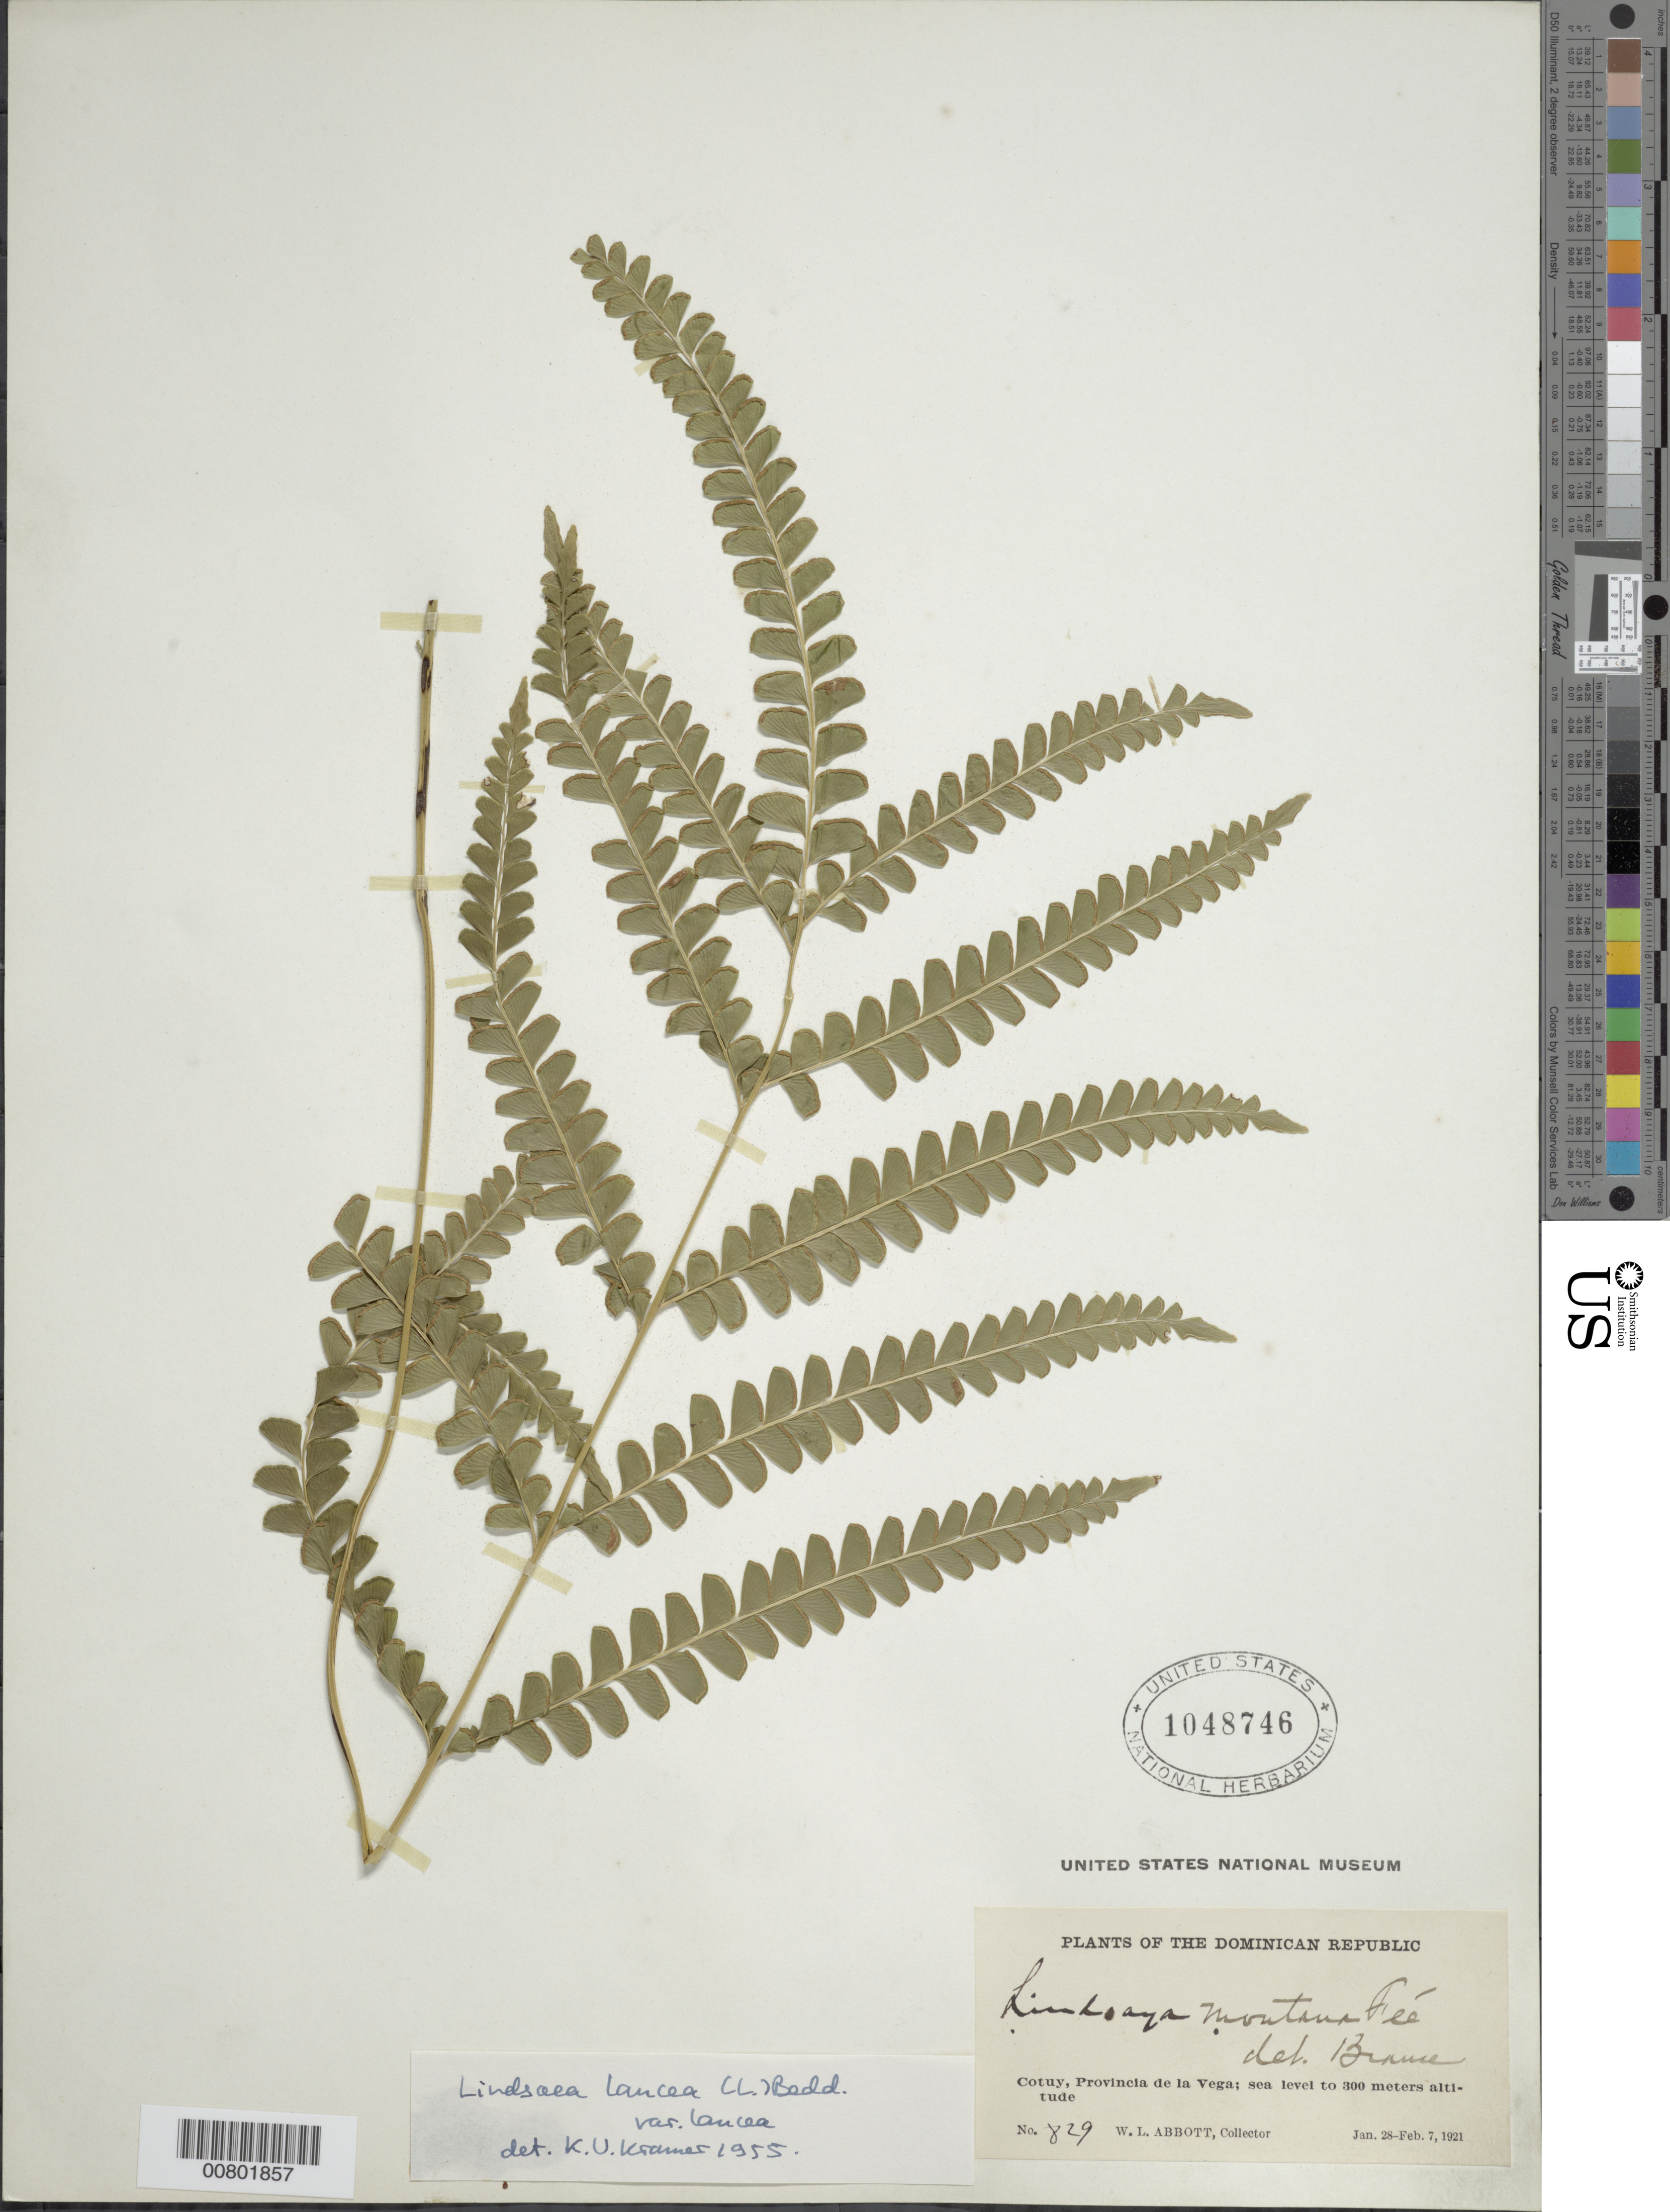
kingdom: Plantae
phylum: Tracheophyta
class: Polypodiopsida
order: Polypodiales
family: Lindsaeaceae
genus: Lindsaea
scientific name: Lindsaea lancea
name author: (L.) Bedd.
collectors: W. L. Abbott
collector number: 829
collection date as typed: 28 Jan 1921 to 07 Feb 1921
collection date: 1921-01-28/1921-02-07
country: Dominican Republic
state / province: La Vega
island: Hispaniola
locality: Cotuy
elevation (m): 0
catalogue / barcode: US 1048746